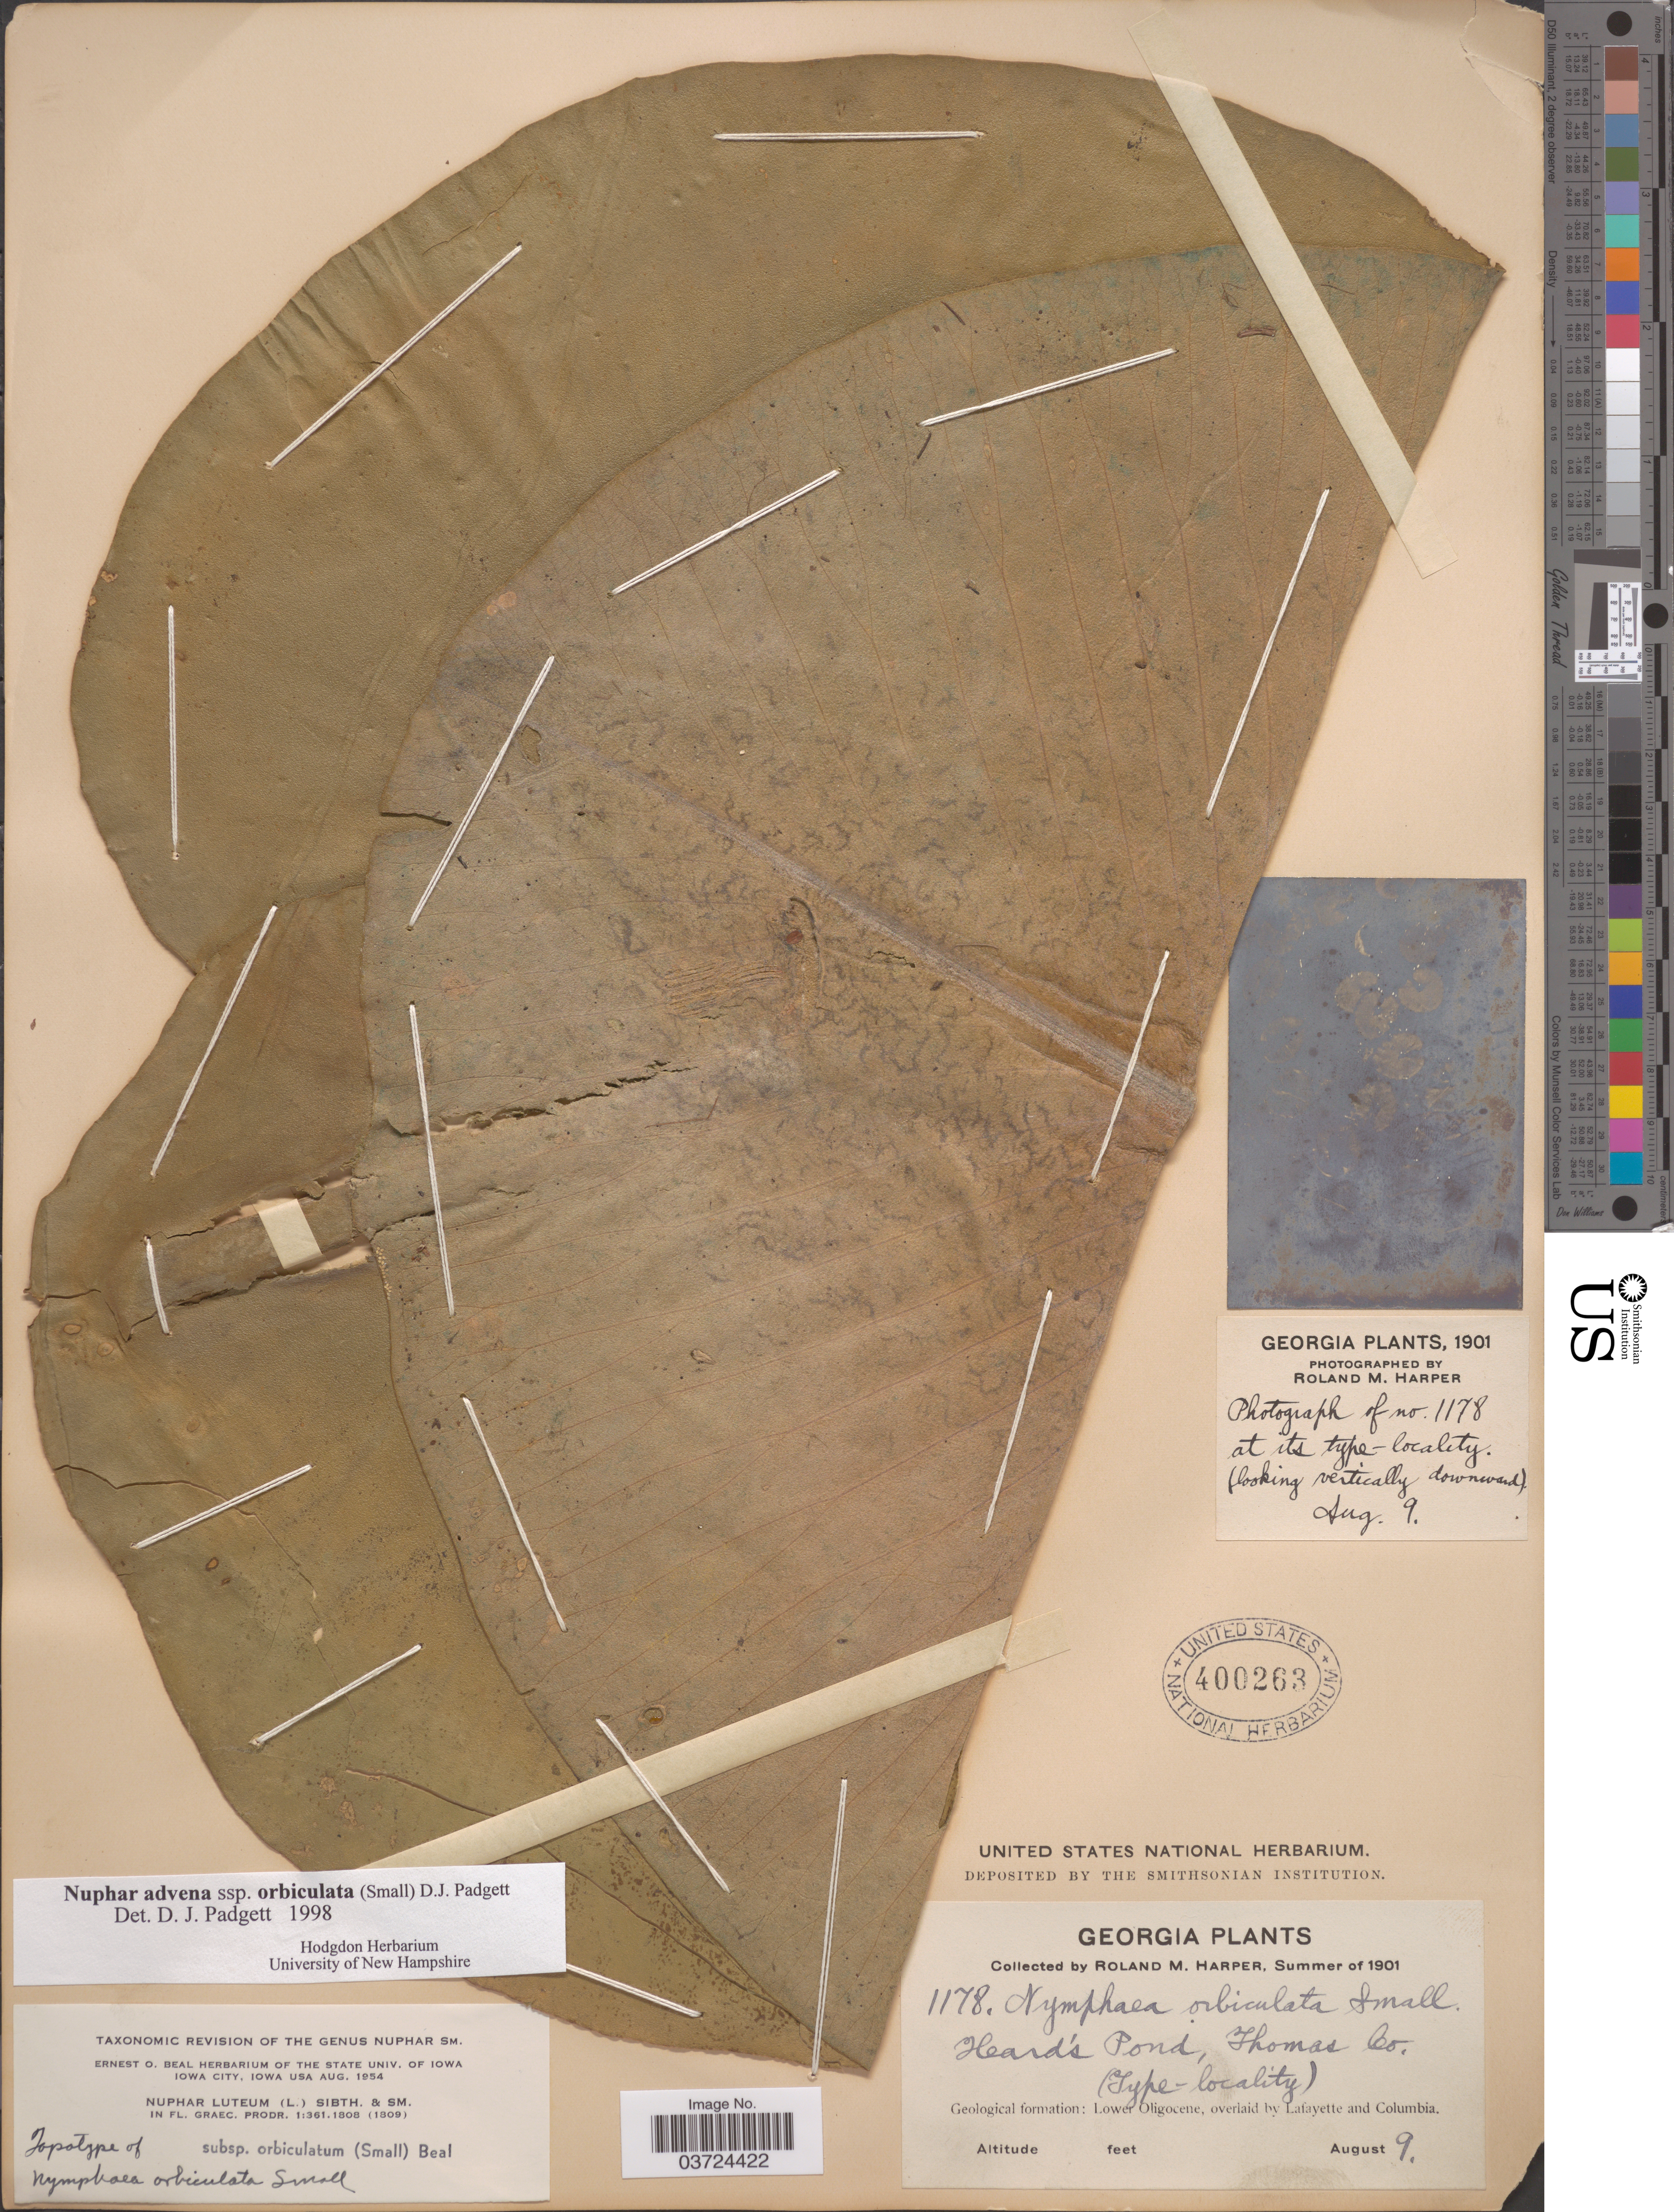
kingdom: Plantae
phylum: Tracheophyta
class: Magnoliopsida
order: Nymphaeales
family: Nymphaeaceae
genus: Nuphar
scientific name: Nuphar advena subsp. orbiculata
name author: (Small) Padgett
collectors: R. M. Harper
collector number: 1178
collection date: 1901-08-09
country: United States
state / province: Georgia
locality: Heard's Pond, Thomas Co. Geological formation: Lower Oligocene, overlaid by Lafayette and Columbia.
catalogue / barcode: US 400263